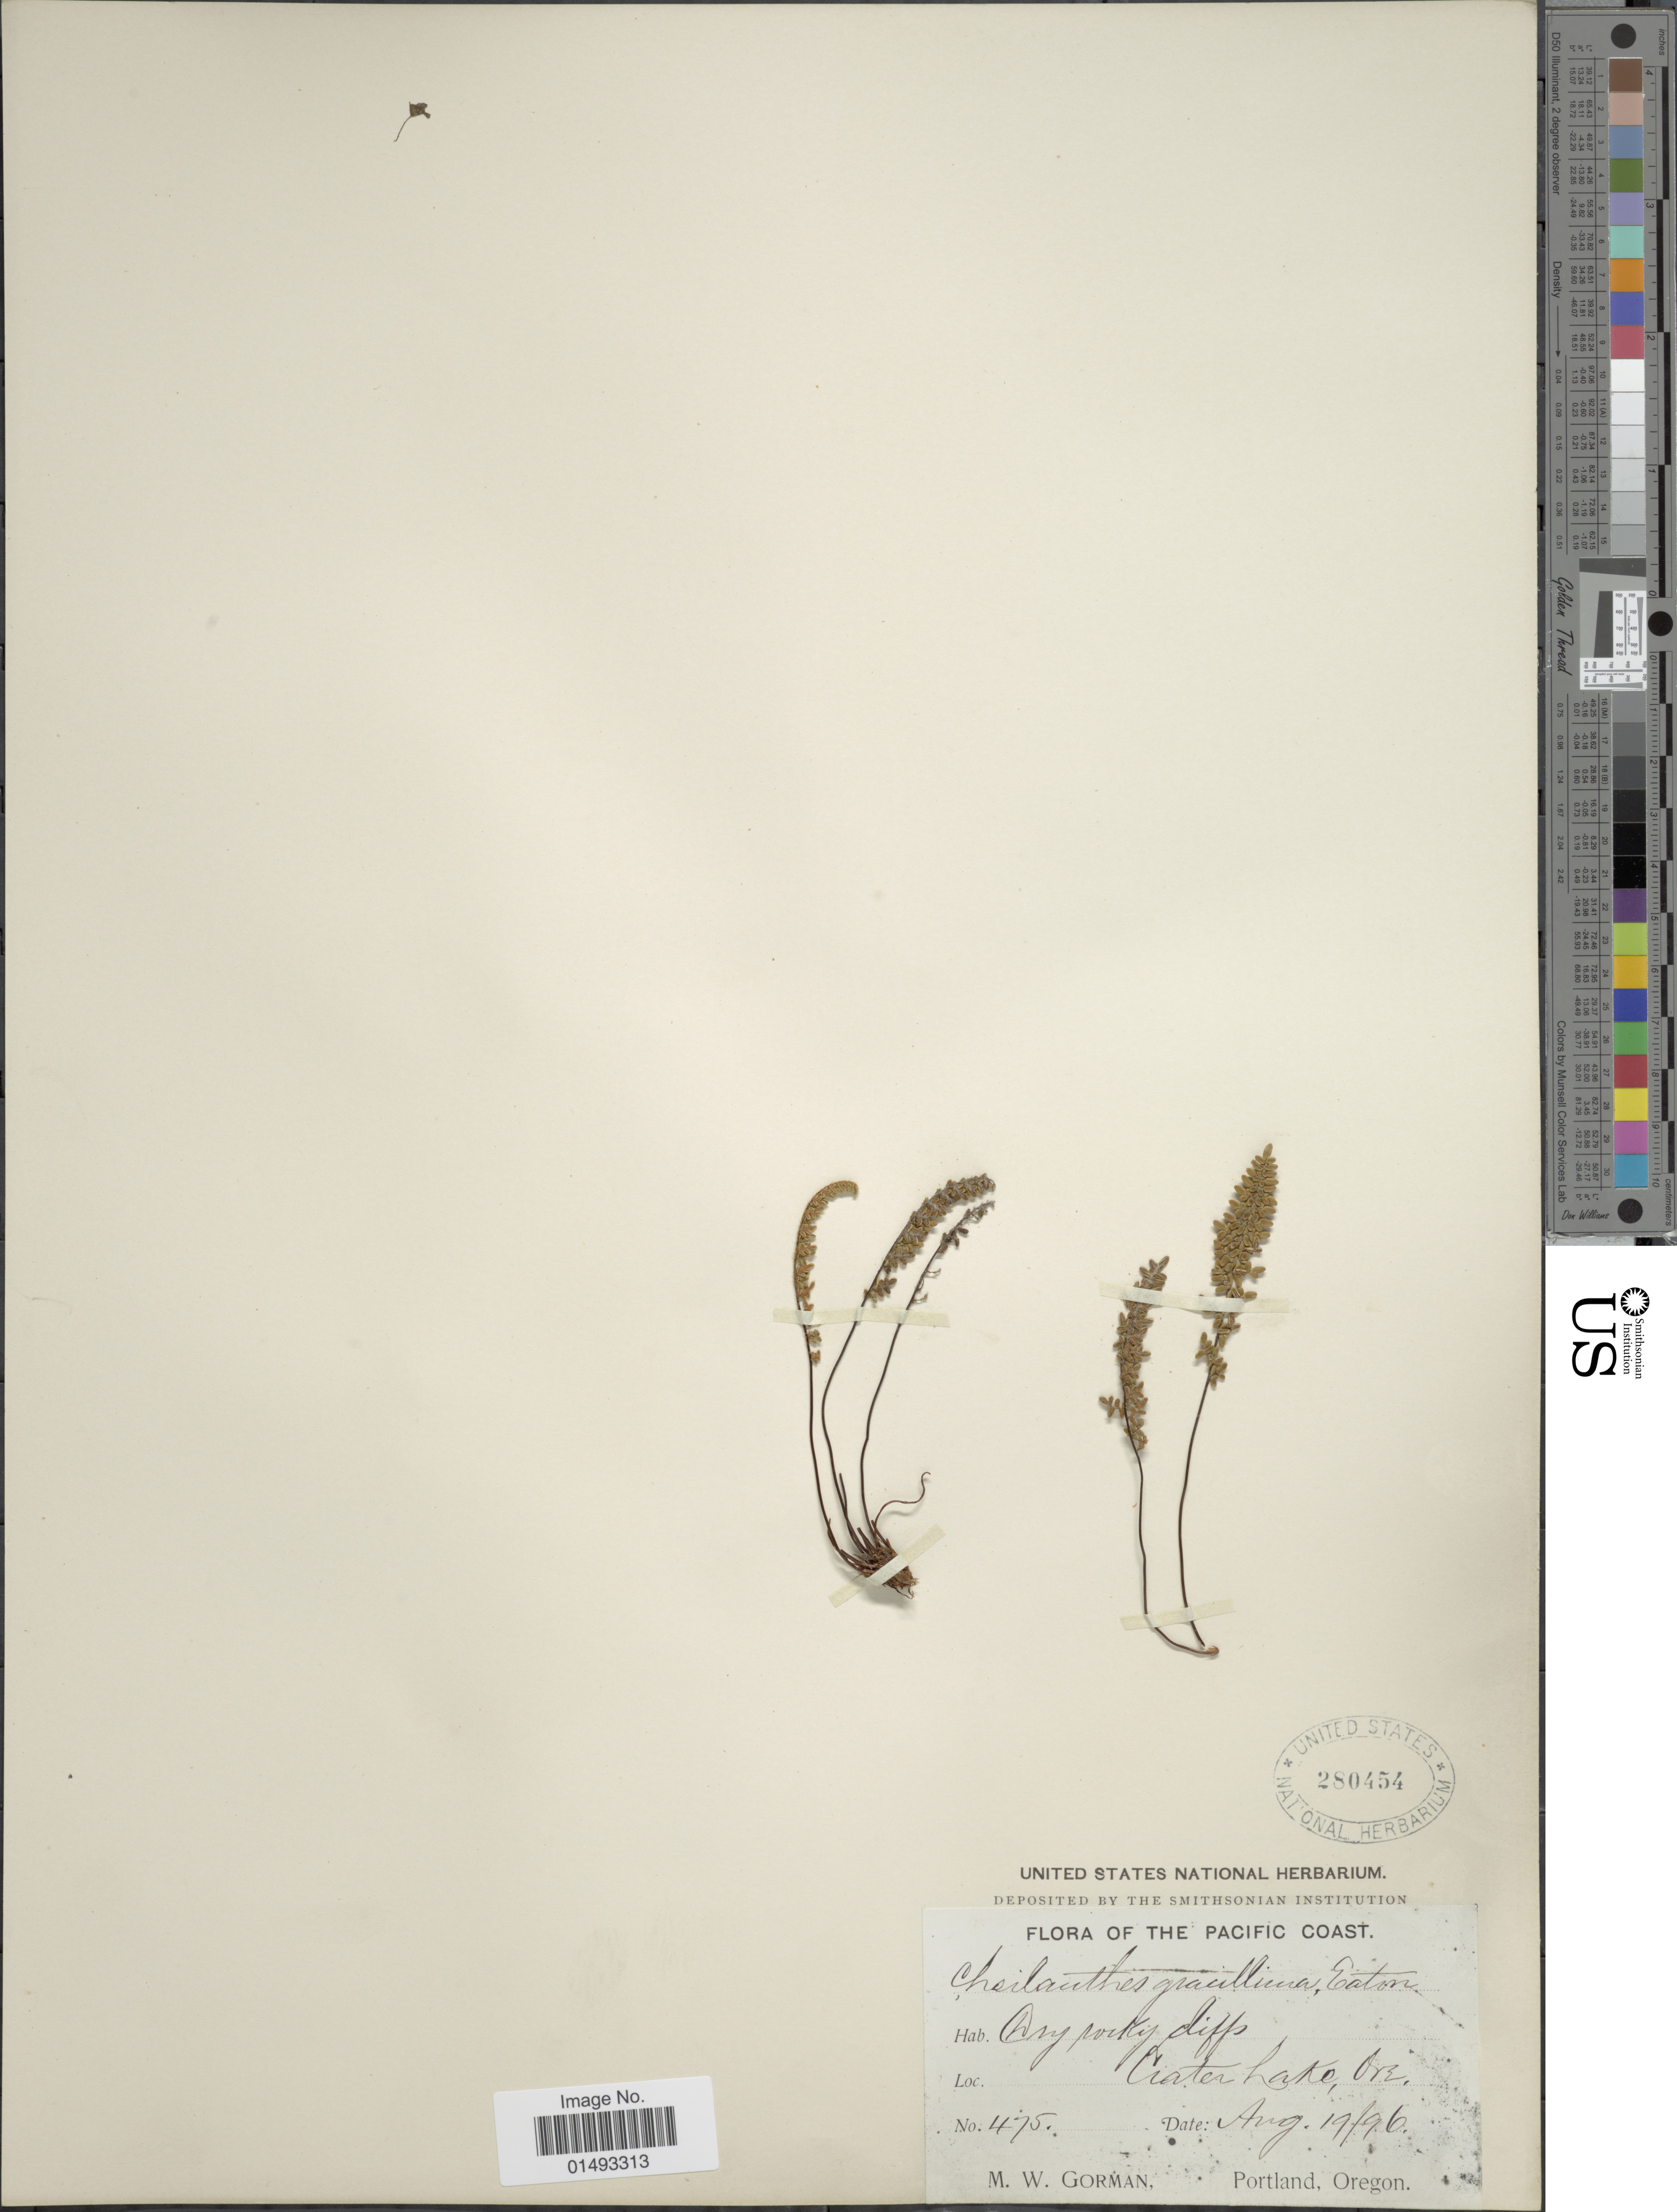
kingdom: Plantae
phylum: Tracheophyta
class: Polypodiopsida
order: Polypodiales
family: Pteridaceae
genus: Myriopteris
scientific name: Myriopteris gracillima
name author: (D.C. Eaton) J. Sm.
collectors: M. W. Gorman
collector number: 475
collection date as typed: Transcribed d/m/y: 19/8/96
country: United States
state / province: Oregon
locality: The Pacific Coast, Dry rocky cliffs, Crater Lake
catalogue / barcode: US 280454